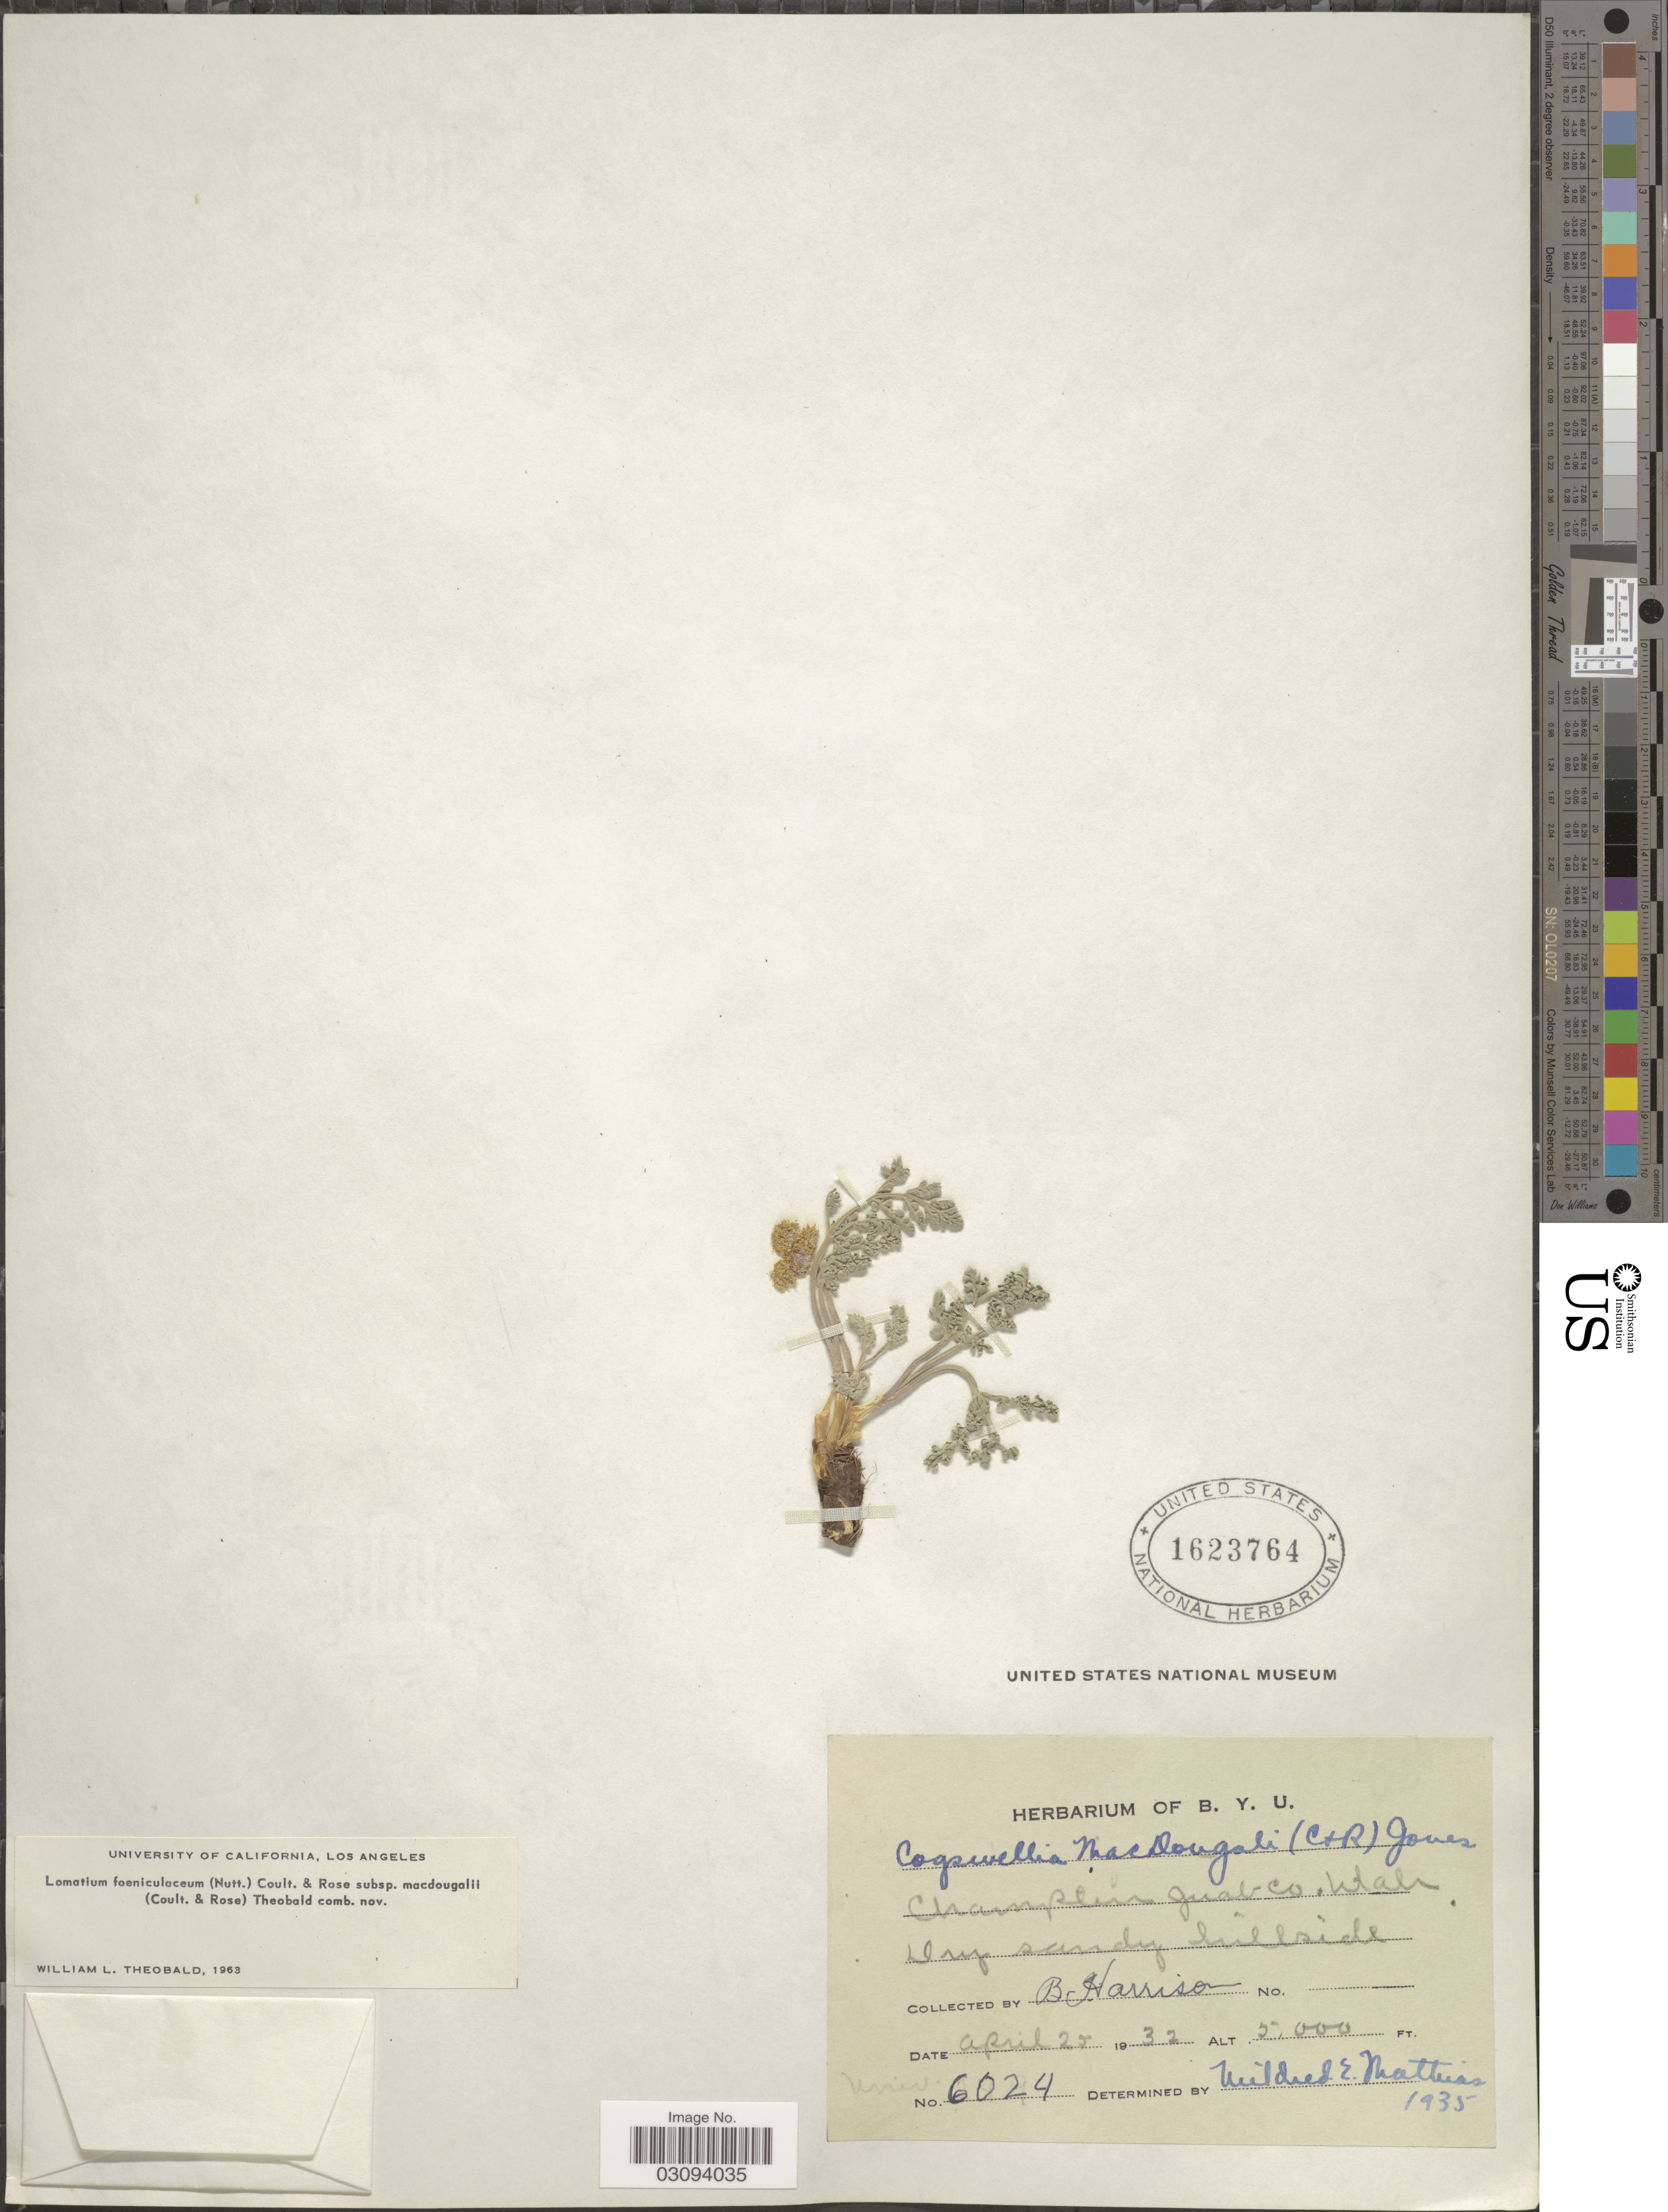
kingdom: Plantae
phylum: Tracheophyta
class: Magnoliopsida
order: Apiales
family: Apiaceae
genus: Lomatium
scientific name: Lomatium foeniculaceum subsp. macdougalii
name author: (J.M. Coult. & Rose) W.L. Theob.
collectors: B. Harrison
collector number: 6024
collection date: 1932-04-25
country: United States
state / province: Utah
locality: Champlin Juab Co.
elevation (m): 1524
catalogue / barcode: US 1623764